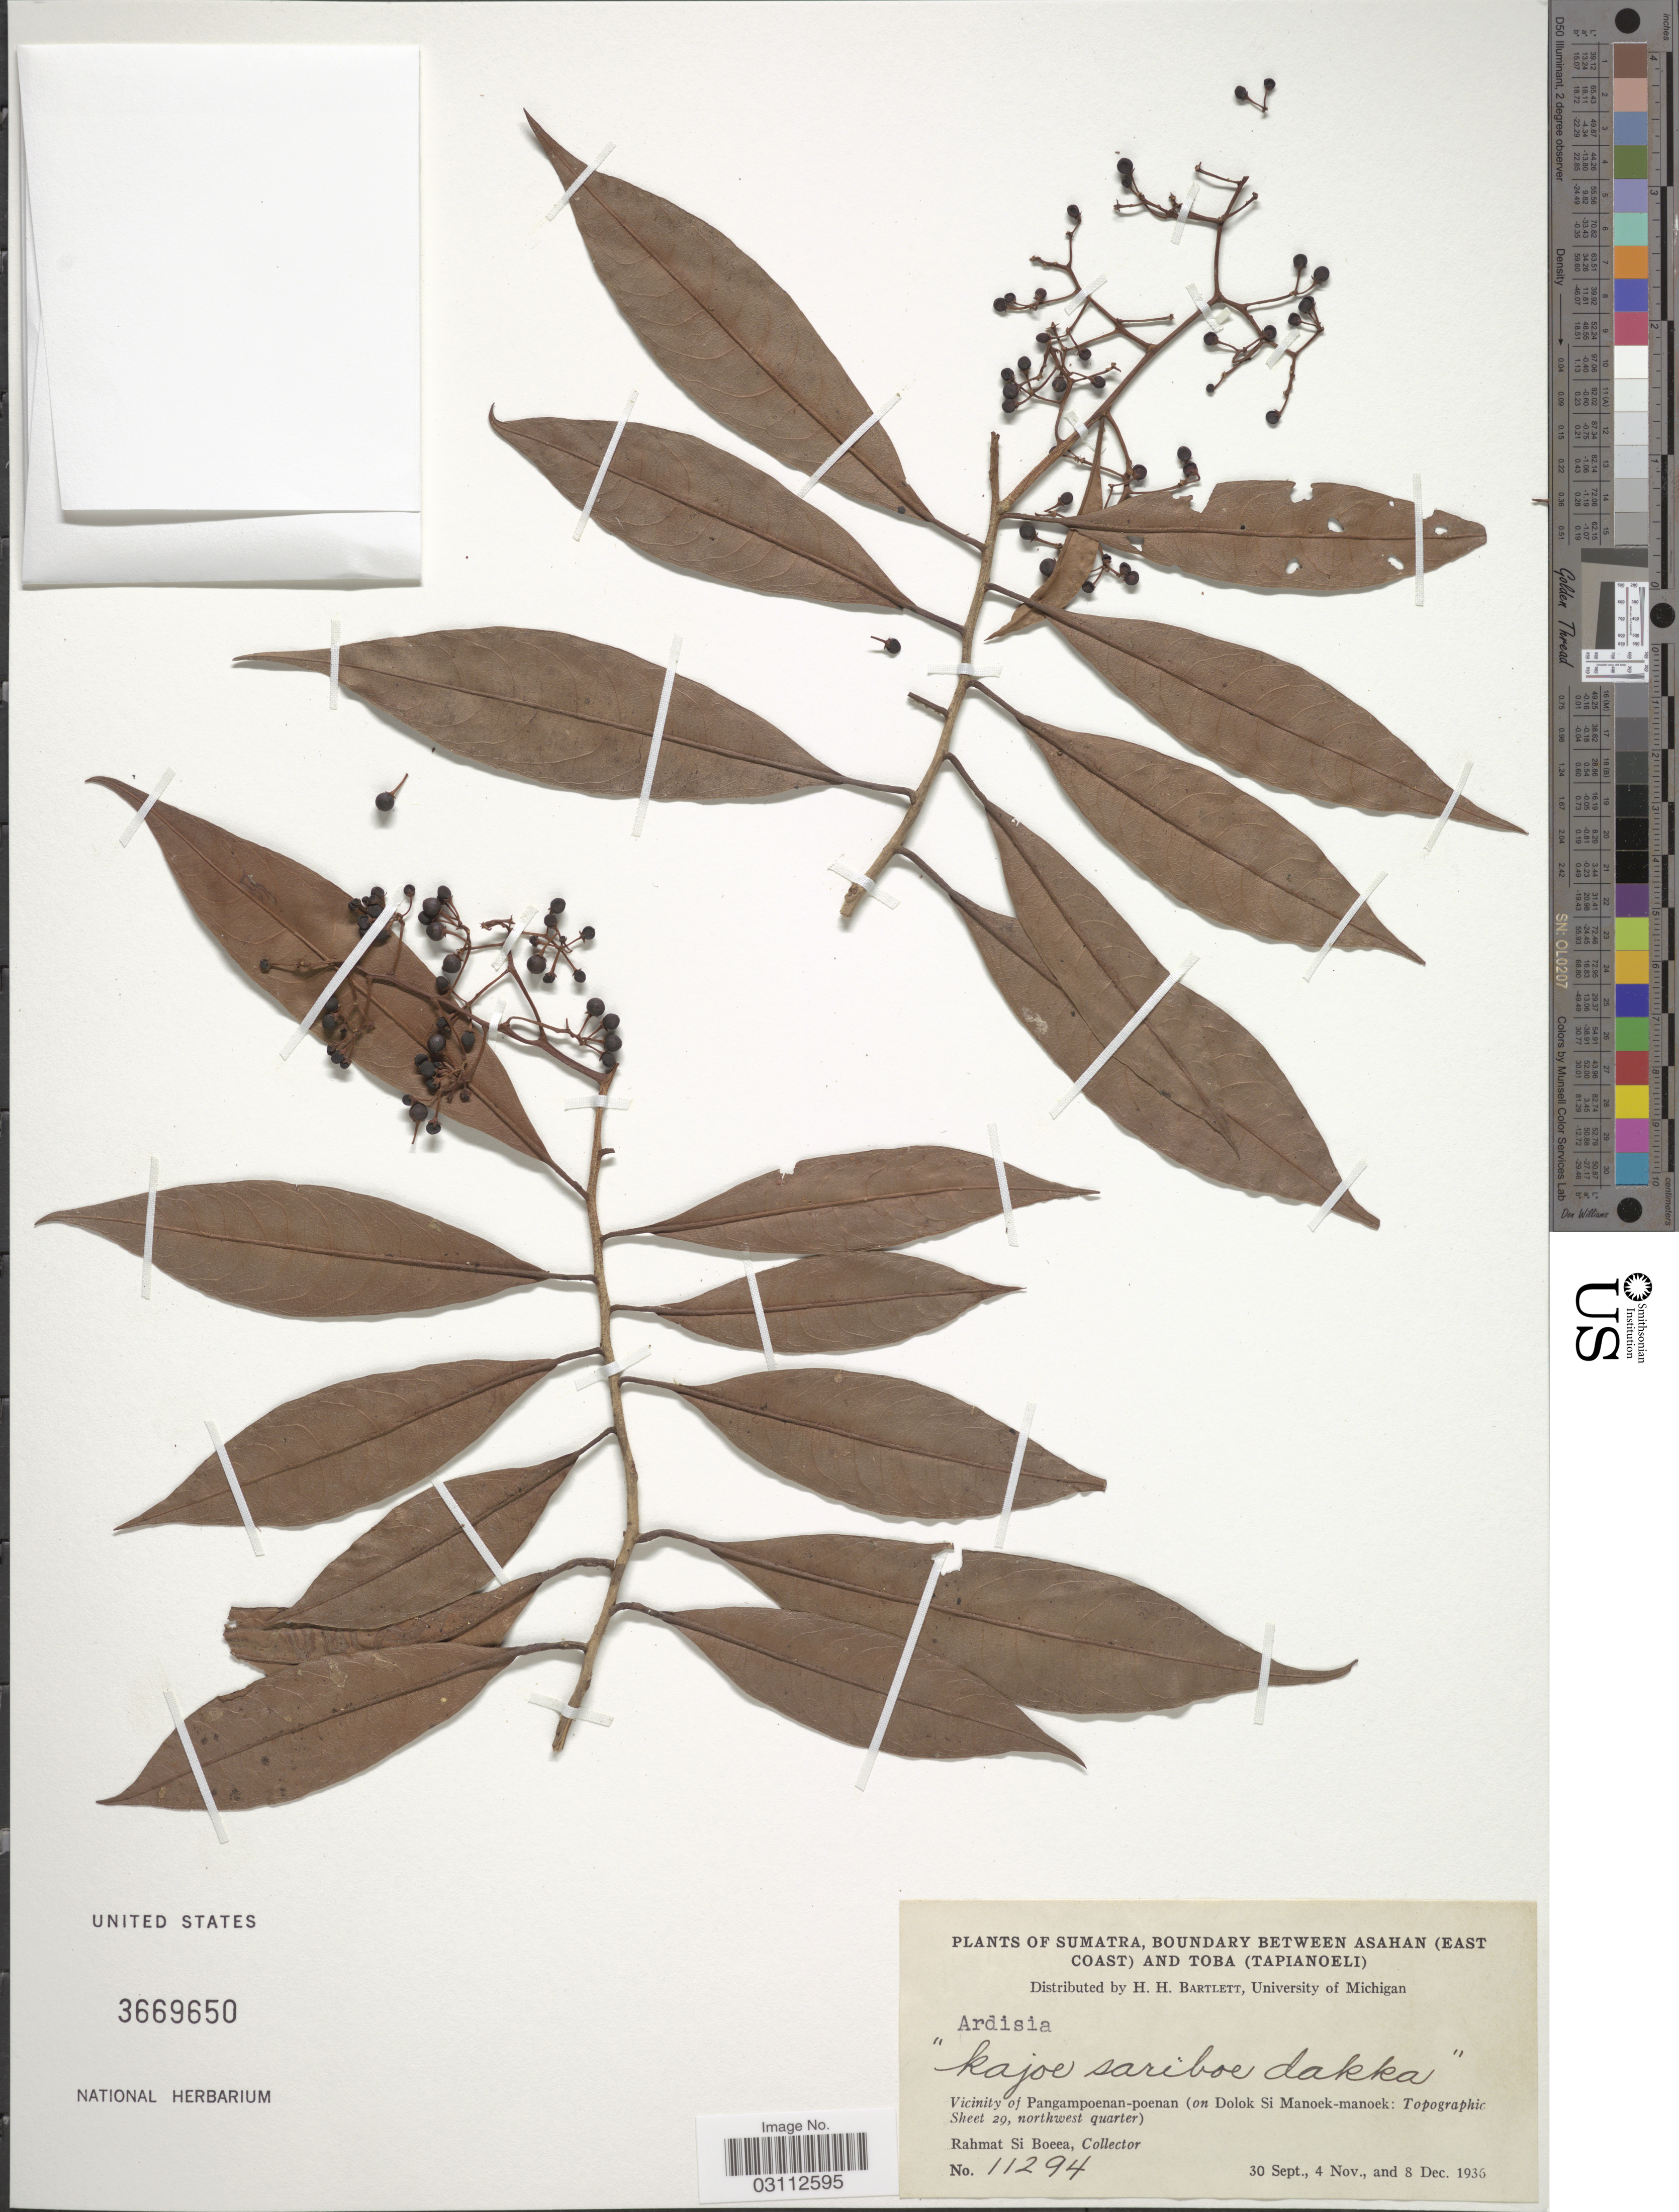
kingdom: Plantae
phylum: Tracheophyta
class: Magnoliopsida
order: Ericales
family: Primulaceae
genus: Ardisia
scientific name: Ardisia sp.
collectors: Rahmat Si Boeea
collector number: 11294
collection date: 1936-09-30/1936-12-08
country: Indonesia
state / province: Sumatra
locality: Boundary between Asahan (East Coast) and Toba (Tapianoeli), Vicinity of Pangampoenan-poenan (on Dolok Si Manoek-manoek: Topographic Sheet 29, northwest quarter).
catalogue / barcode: US 3669650